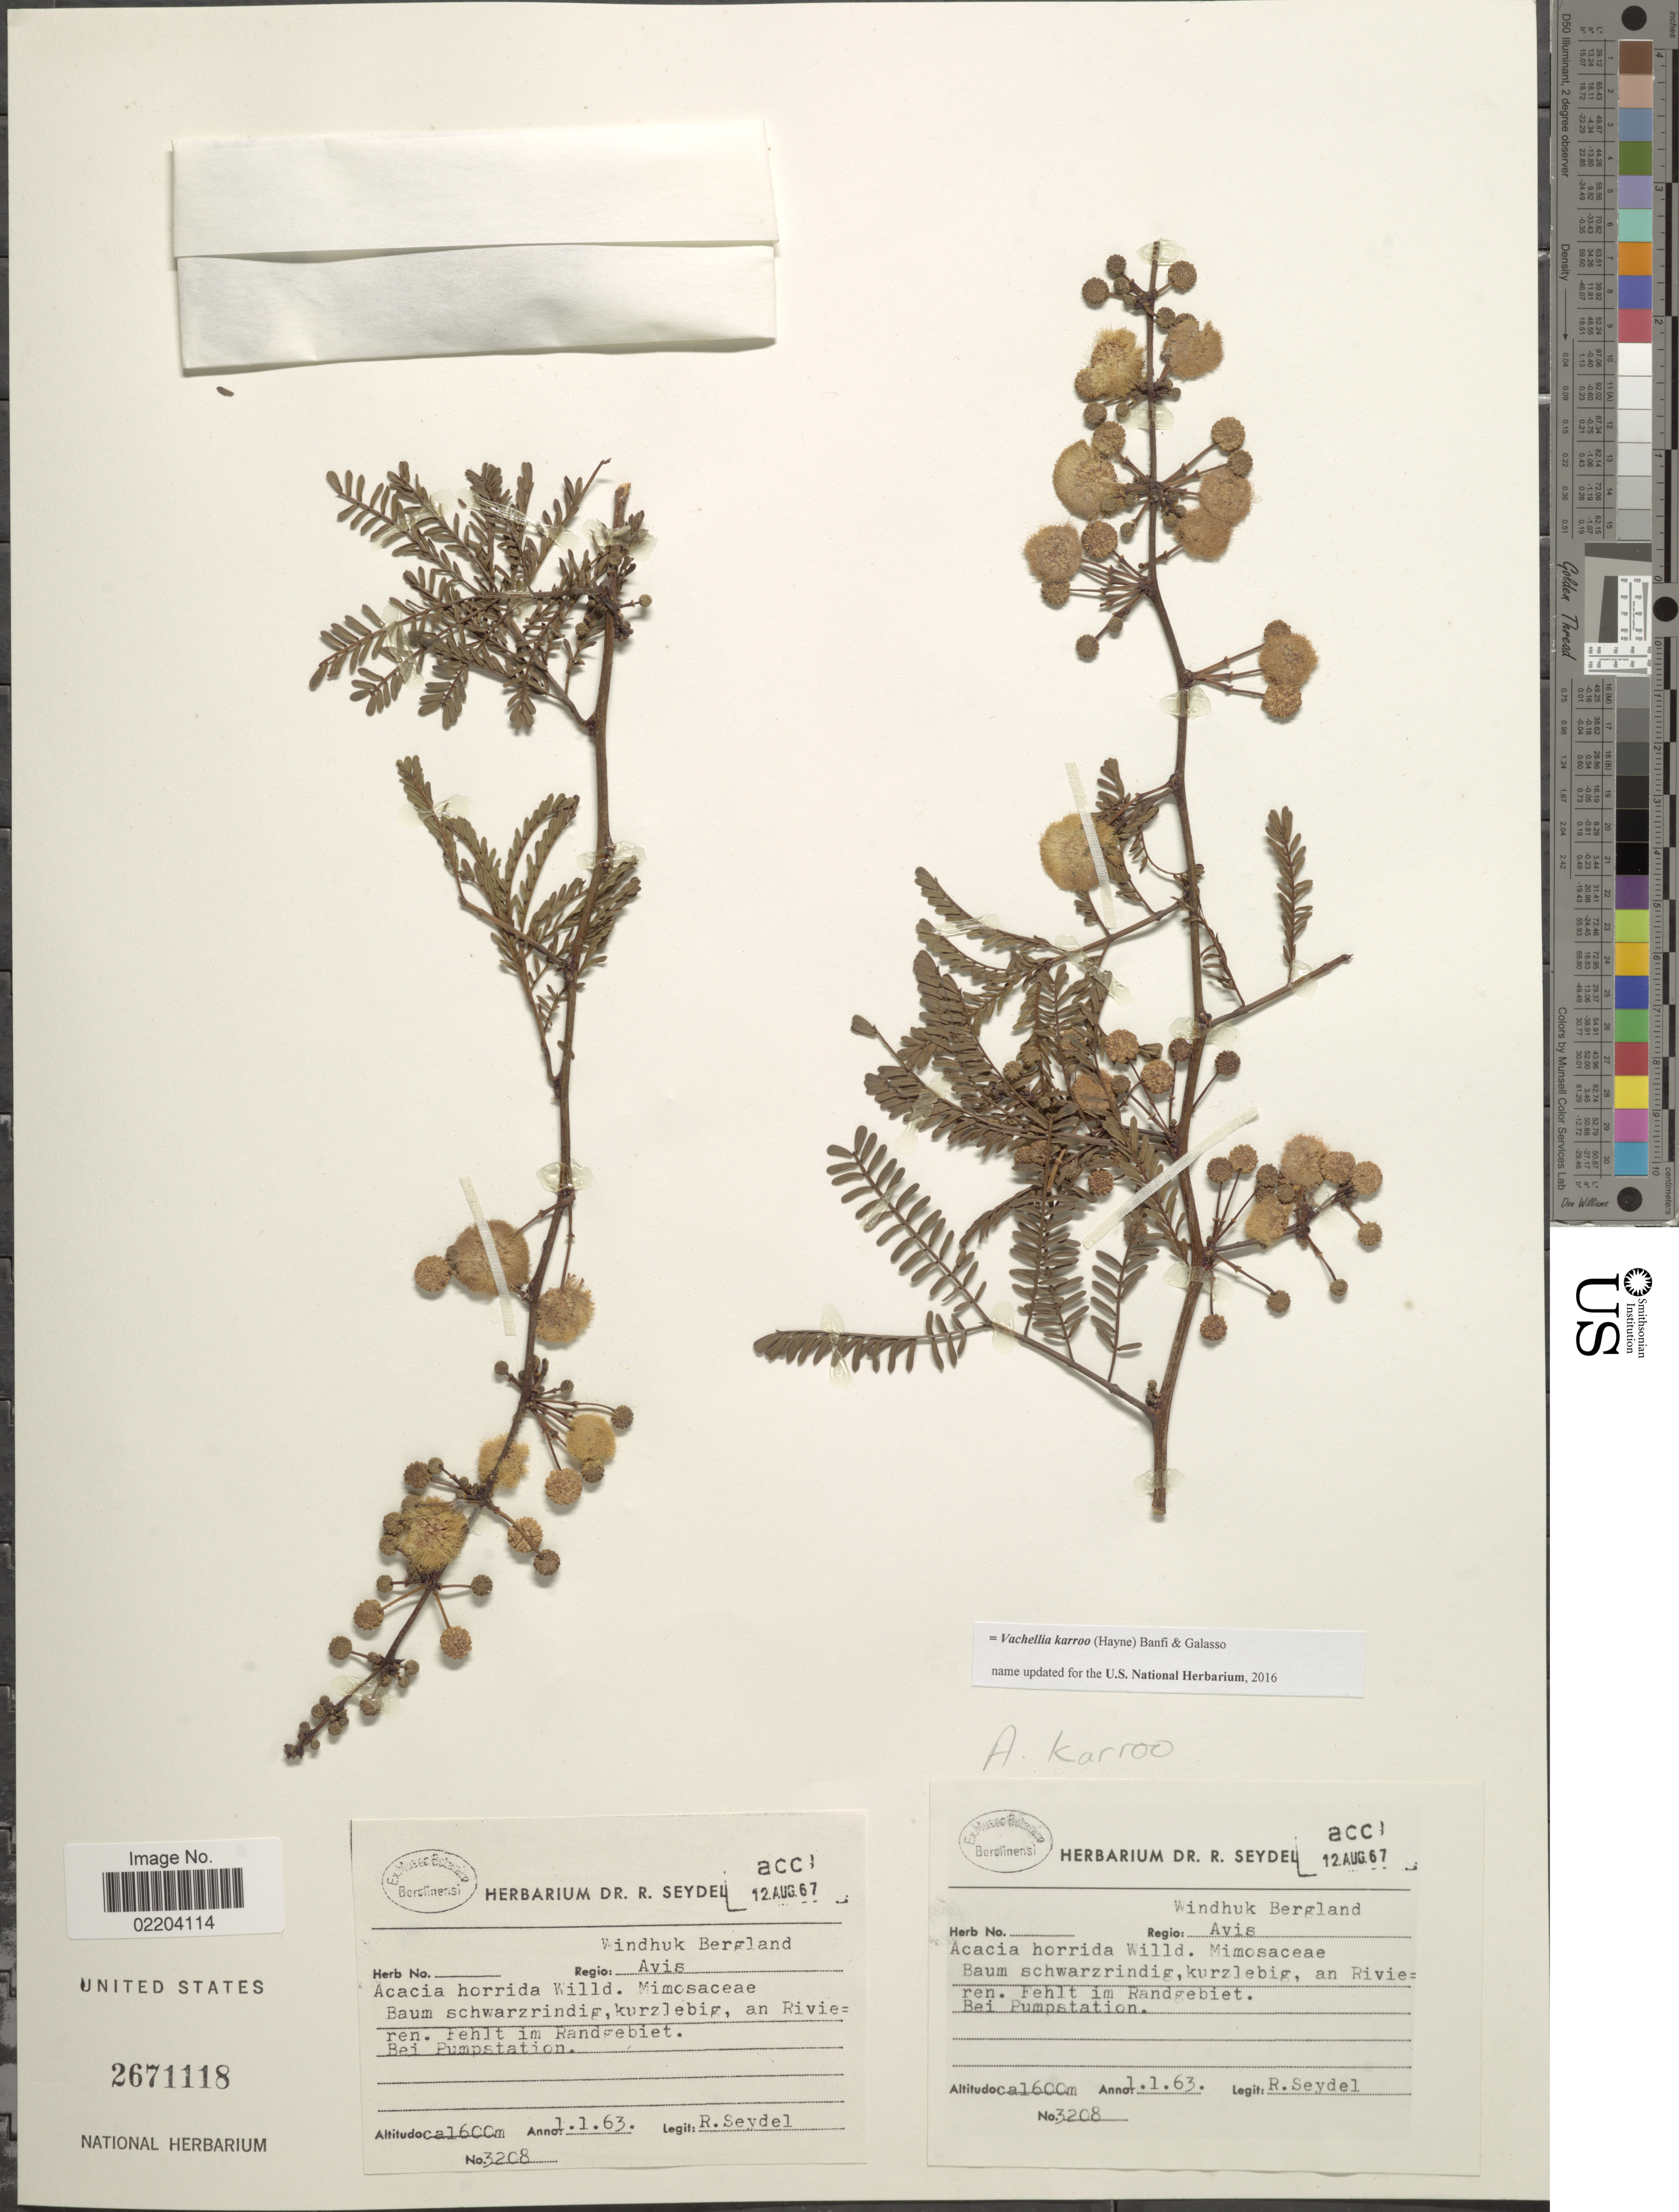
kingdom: Plantae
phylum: Tracheophyta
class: Magnoliopsida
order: Fabales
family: Fabaceae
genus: Vachellia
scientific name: Vachellia karroo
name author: (Hayne) Banfi & Galasso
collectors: R. Seydel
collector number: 3208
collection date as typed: Transcribed d/m/y: 1/1/63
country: Namibia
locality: Regio: Windhuk Bergland Avis. Bei Pumpstation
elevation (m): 1600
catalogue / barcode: US 2671118